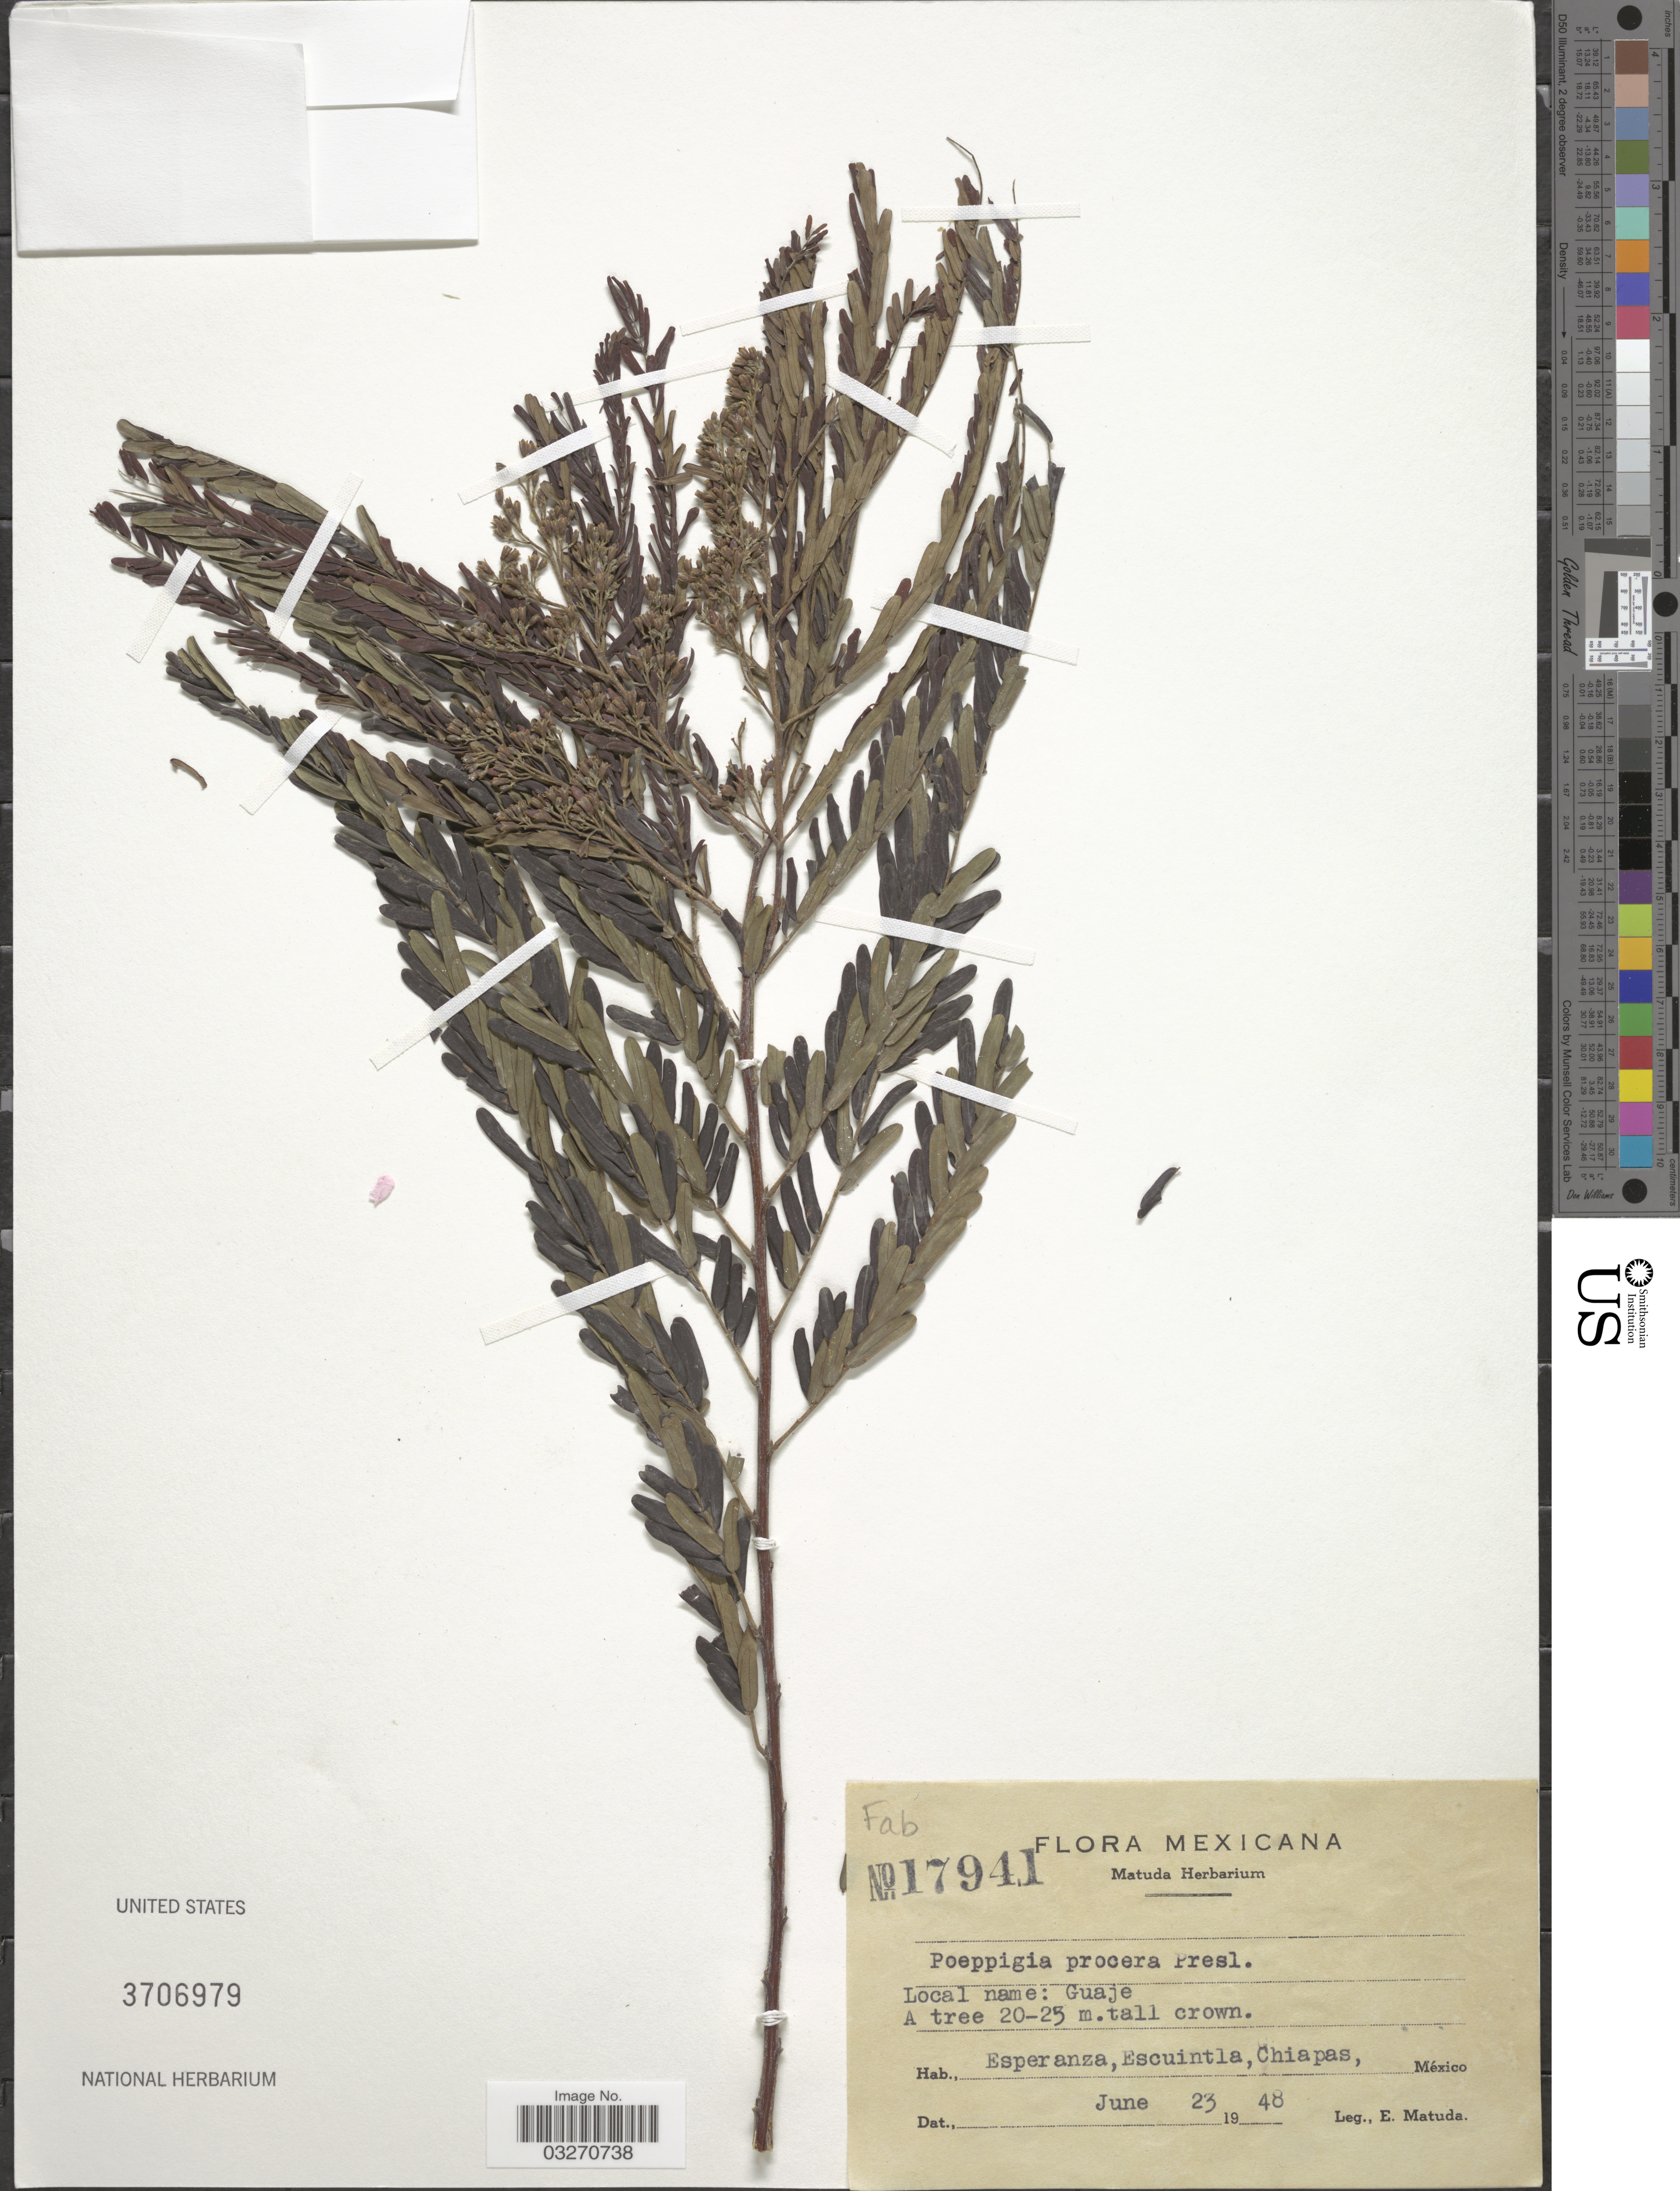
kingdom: Plantae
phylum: Tracheophyta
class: Magnoliopsida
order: Fabales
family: Fabaceae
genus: Poeppigia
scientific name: Poeppigia procera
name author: C. Presl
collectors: E. Matuda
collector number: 17941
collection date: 1948-06-23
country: Mexico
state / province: Chiapas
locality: Esperanza, Escuintla.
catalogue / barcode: US 3706979